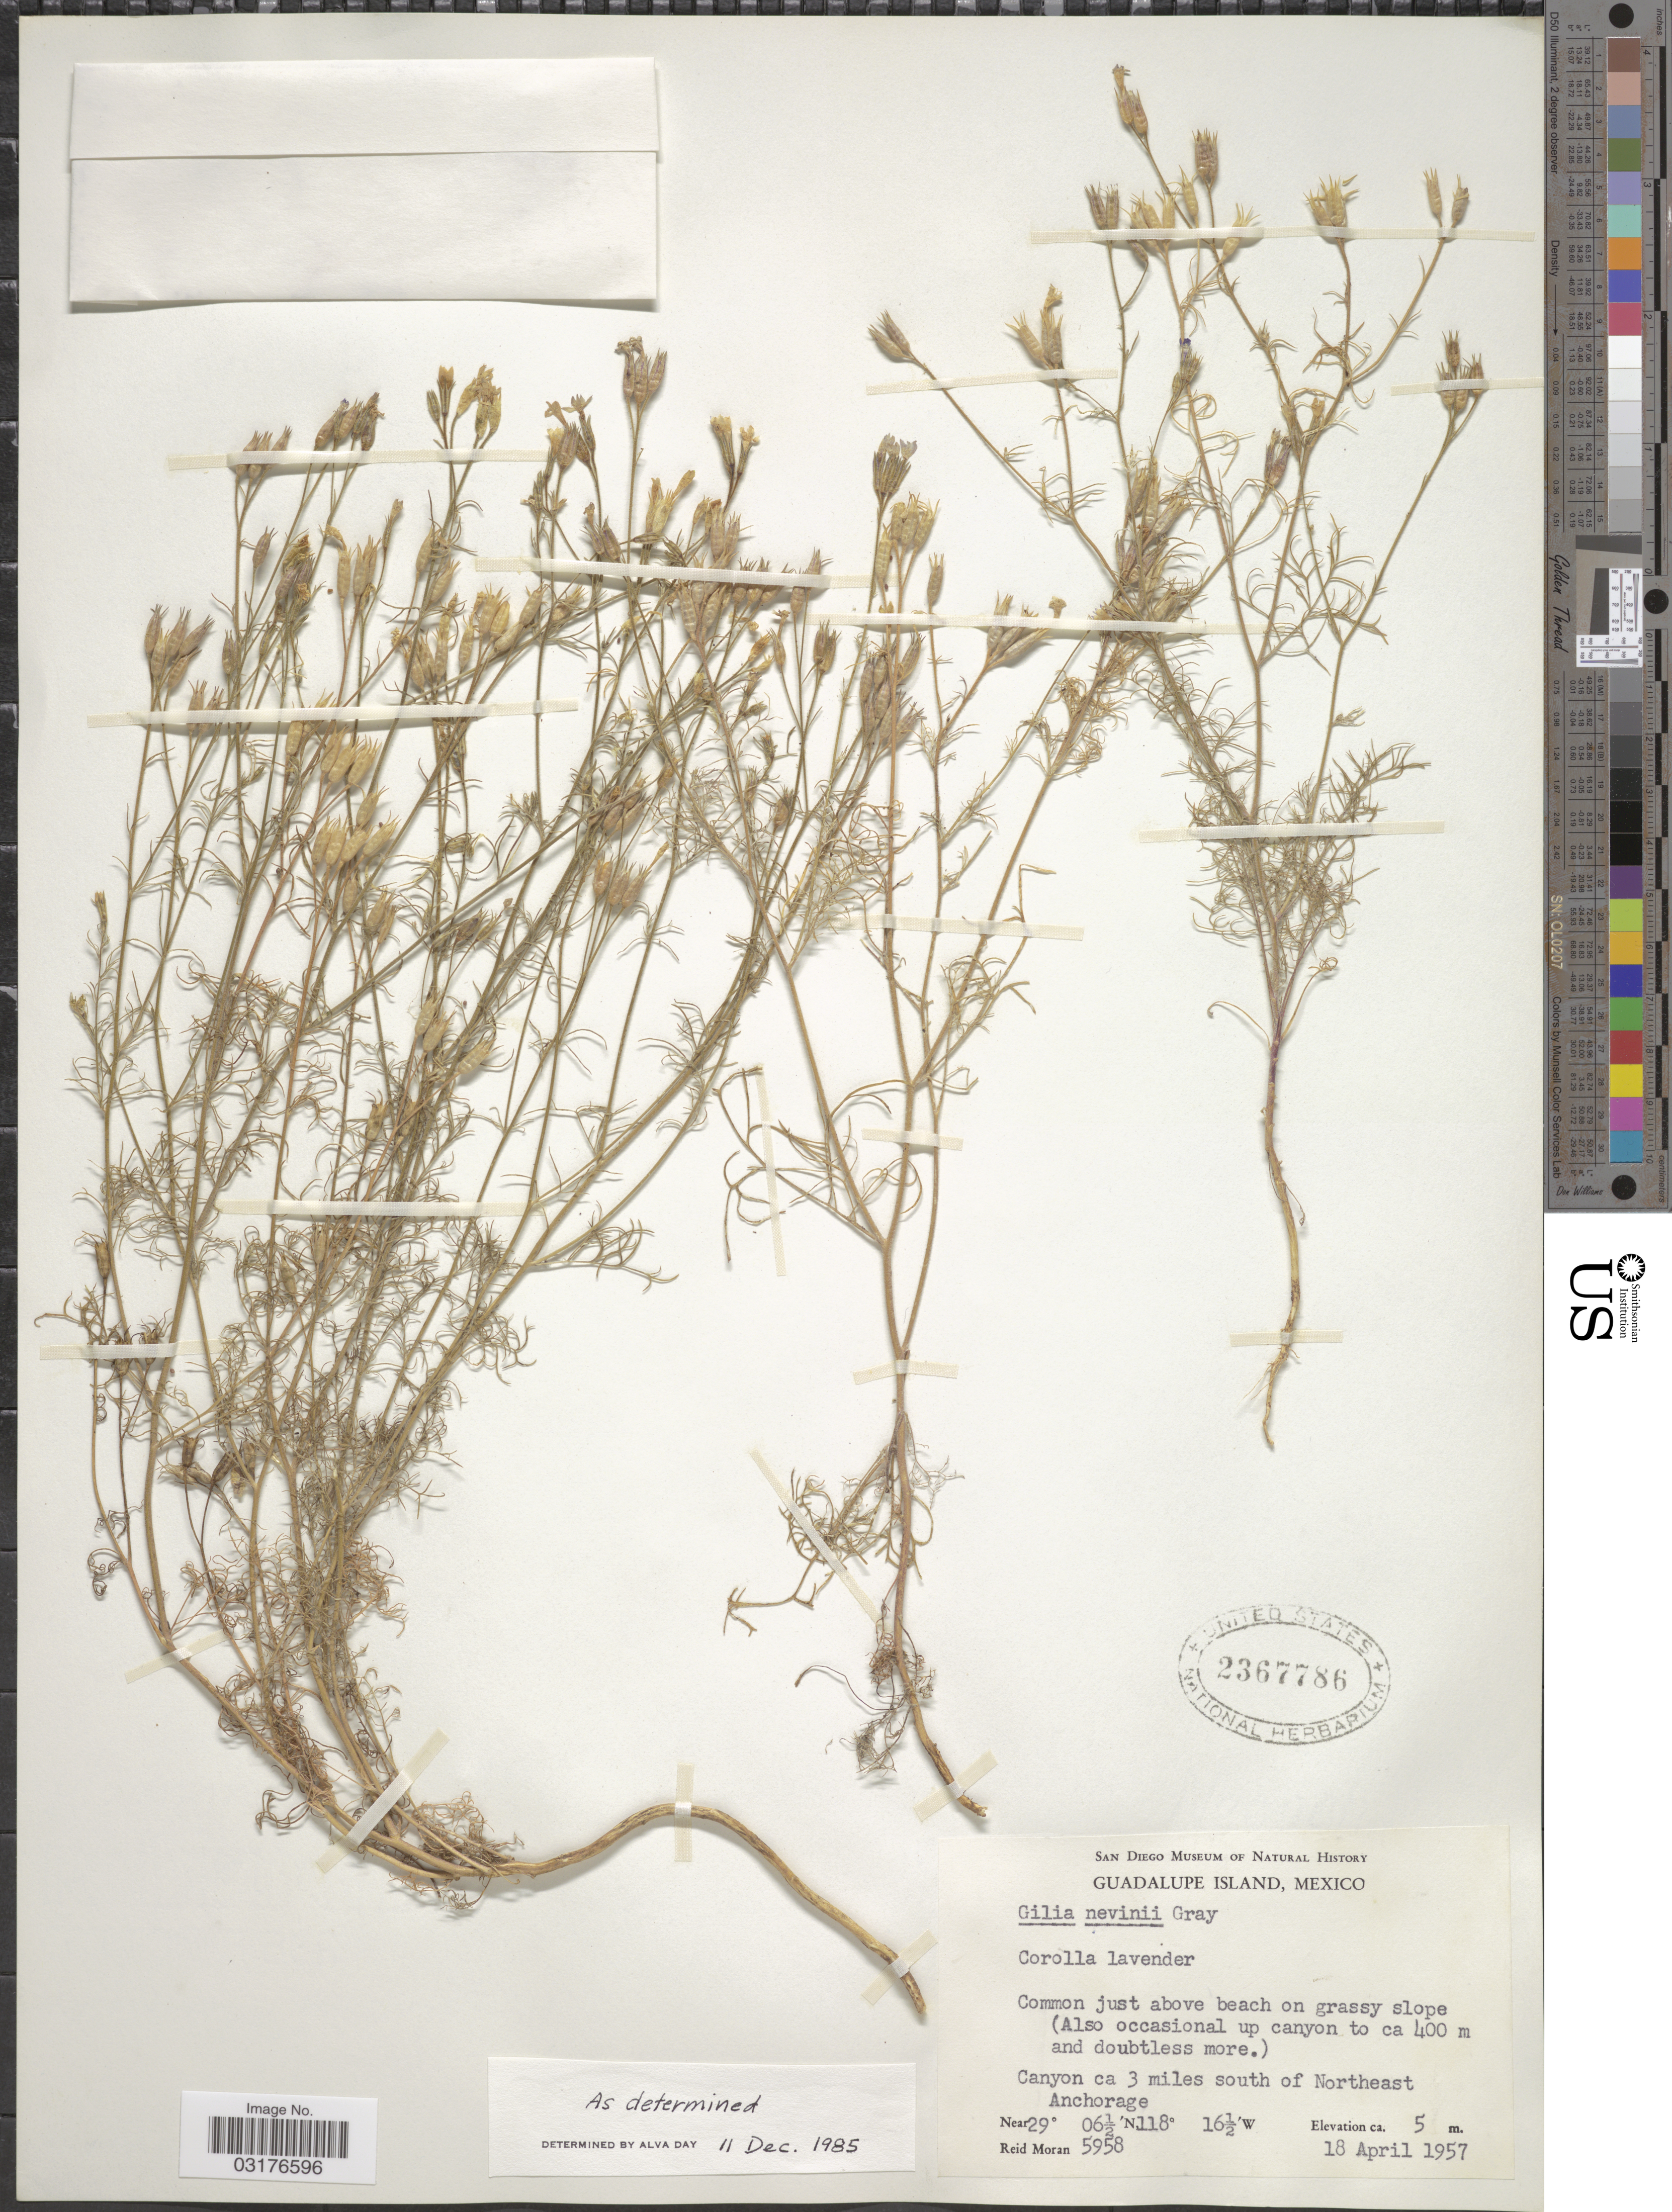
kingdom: Plantae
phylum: Tracheophyta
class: Magnoliopsida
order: Ericales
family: Polemoniaceae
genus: Gilia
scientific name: Gilia nevinii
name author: A. Gray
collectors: R. Moran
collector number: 5958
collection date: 1957-04-18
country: Mexico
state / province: Baja California Norte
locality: Guadalupe Island. Canyon ca 3 miles south of Northeast Anchorage.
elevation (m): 5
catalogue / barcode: US 2367786